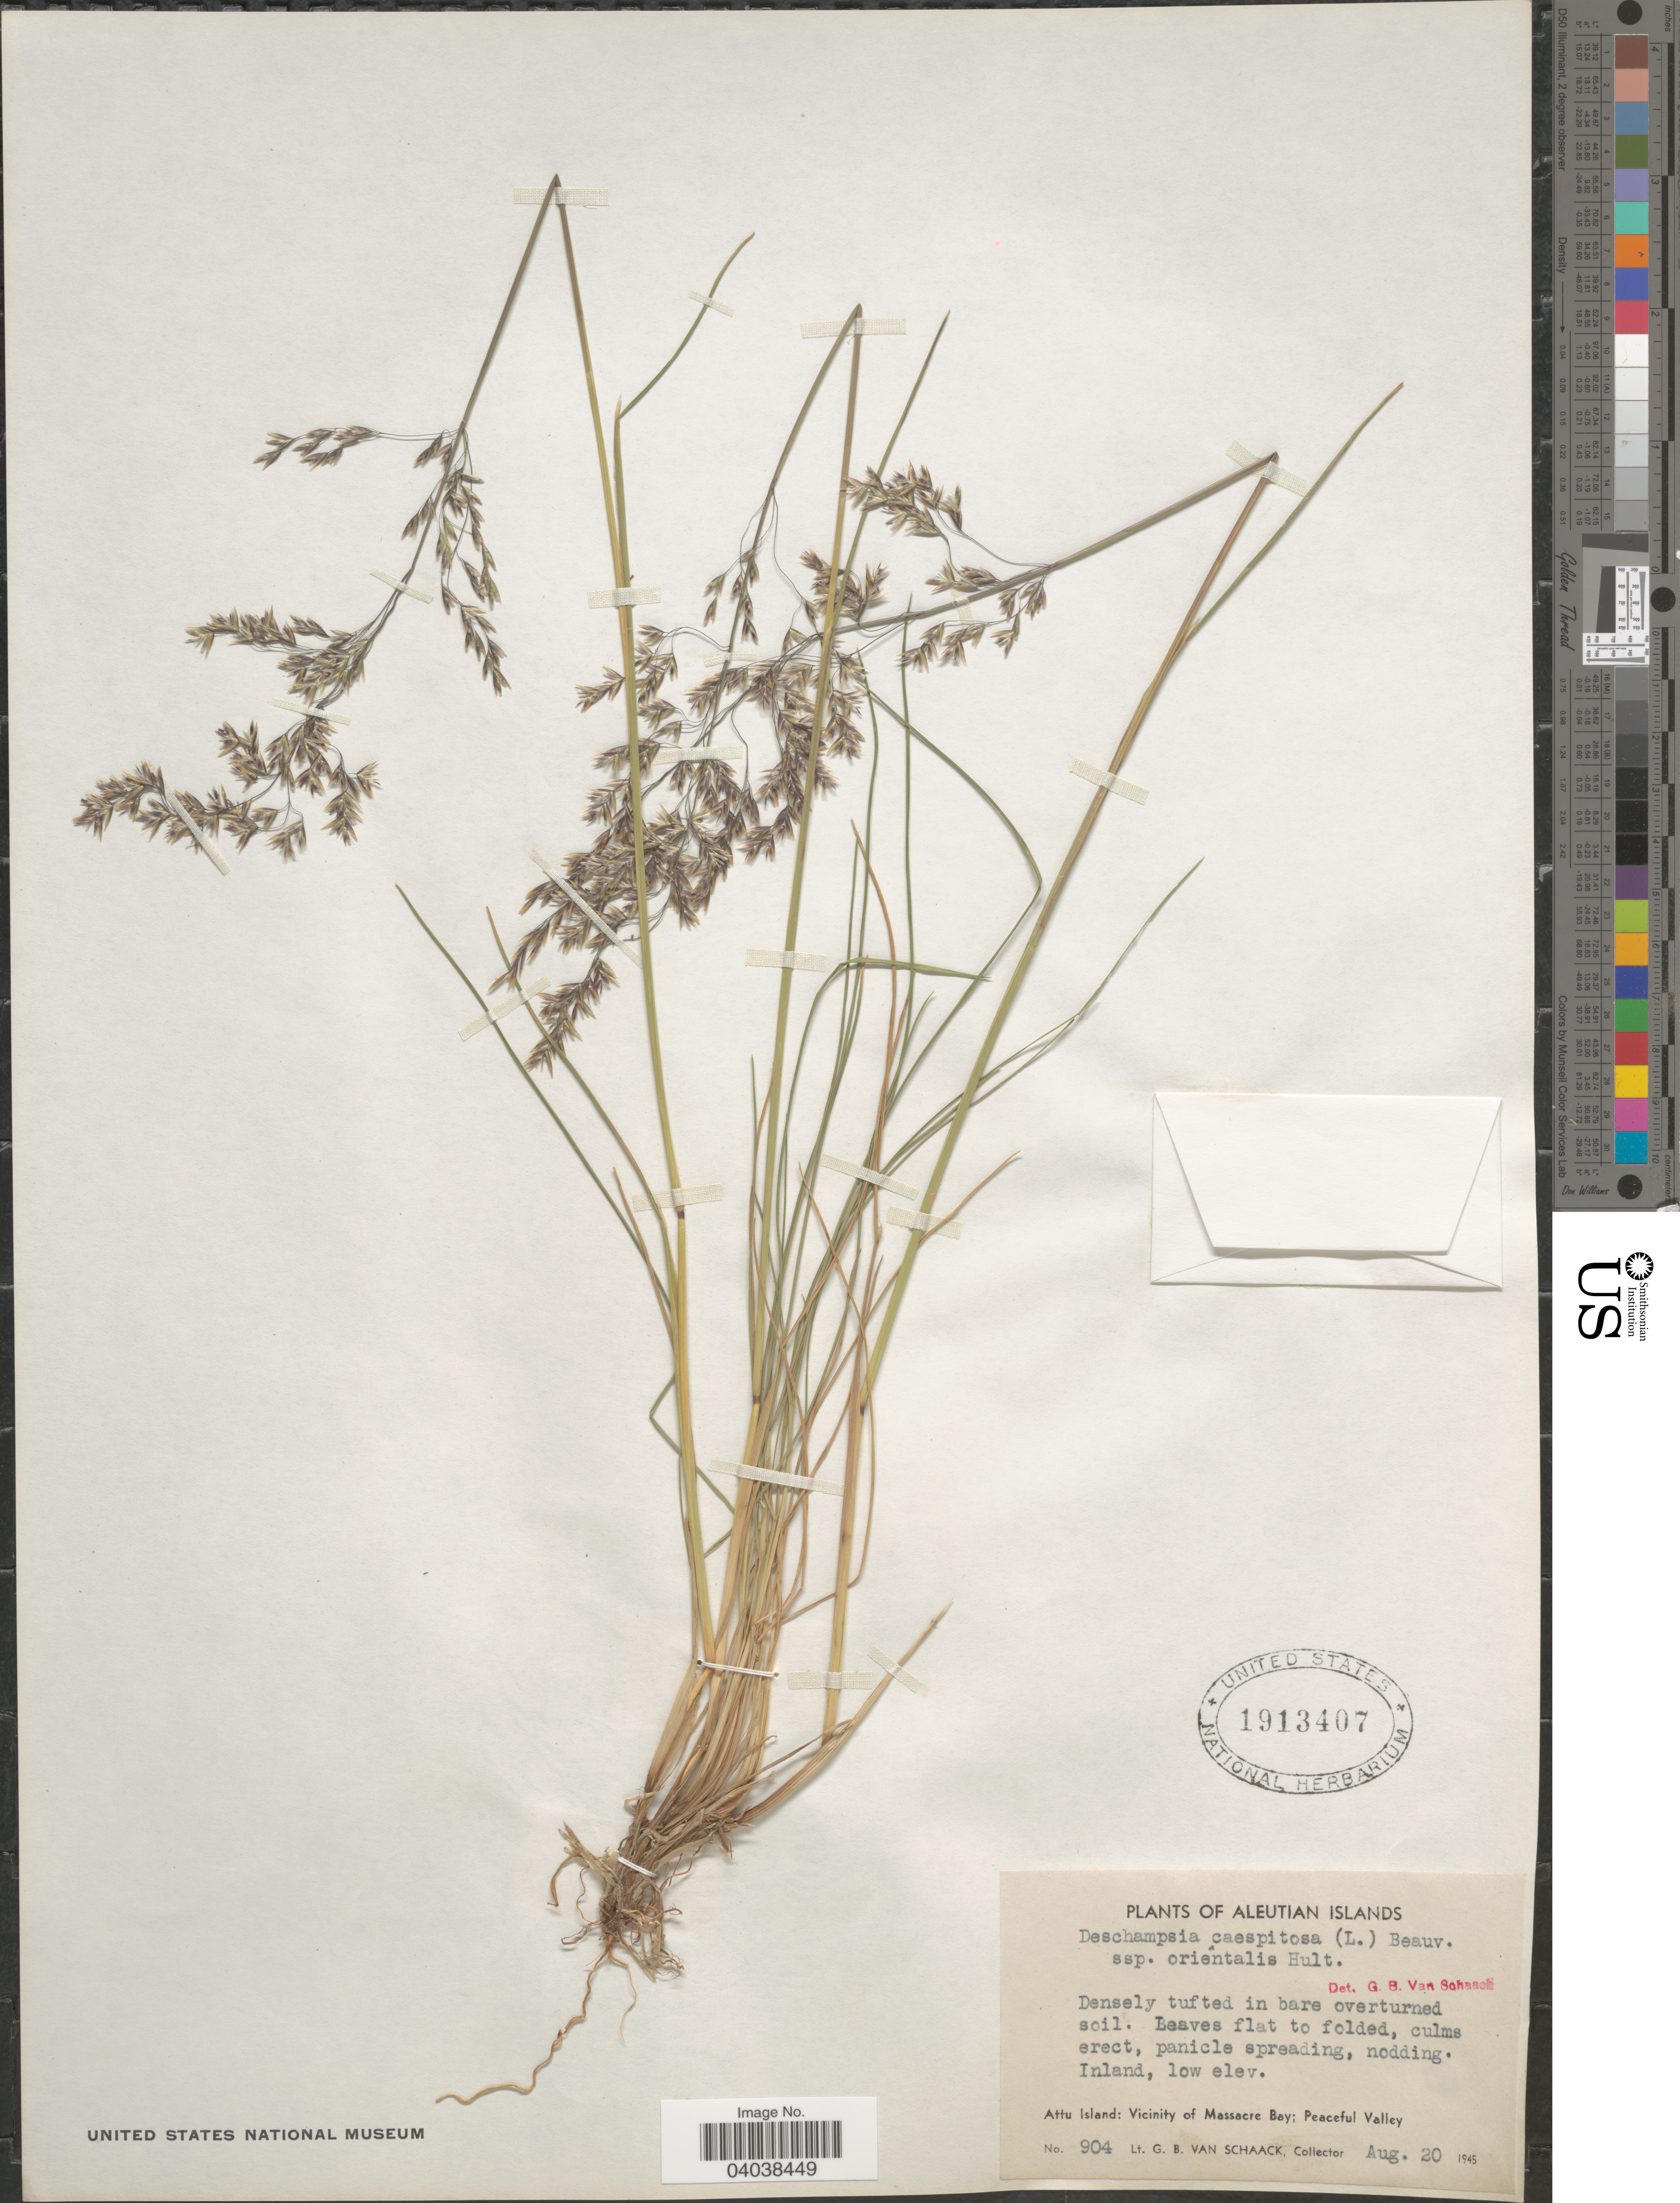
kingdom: Plantae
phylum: Tracheophyta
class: Liliopsida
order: Poales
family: Poaceae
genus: Deschampsia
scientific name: Deschampsia cespitosa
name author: (L.) P. Beauv.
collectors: G. Van Schaack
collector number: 904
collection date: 1945-08-20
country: United States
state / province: Alaska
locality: Aleutian Islands. Attu Island; Vicinity of Massacre Bay; Peaceful Valley.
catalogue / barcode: US 1913407